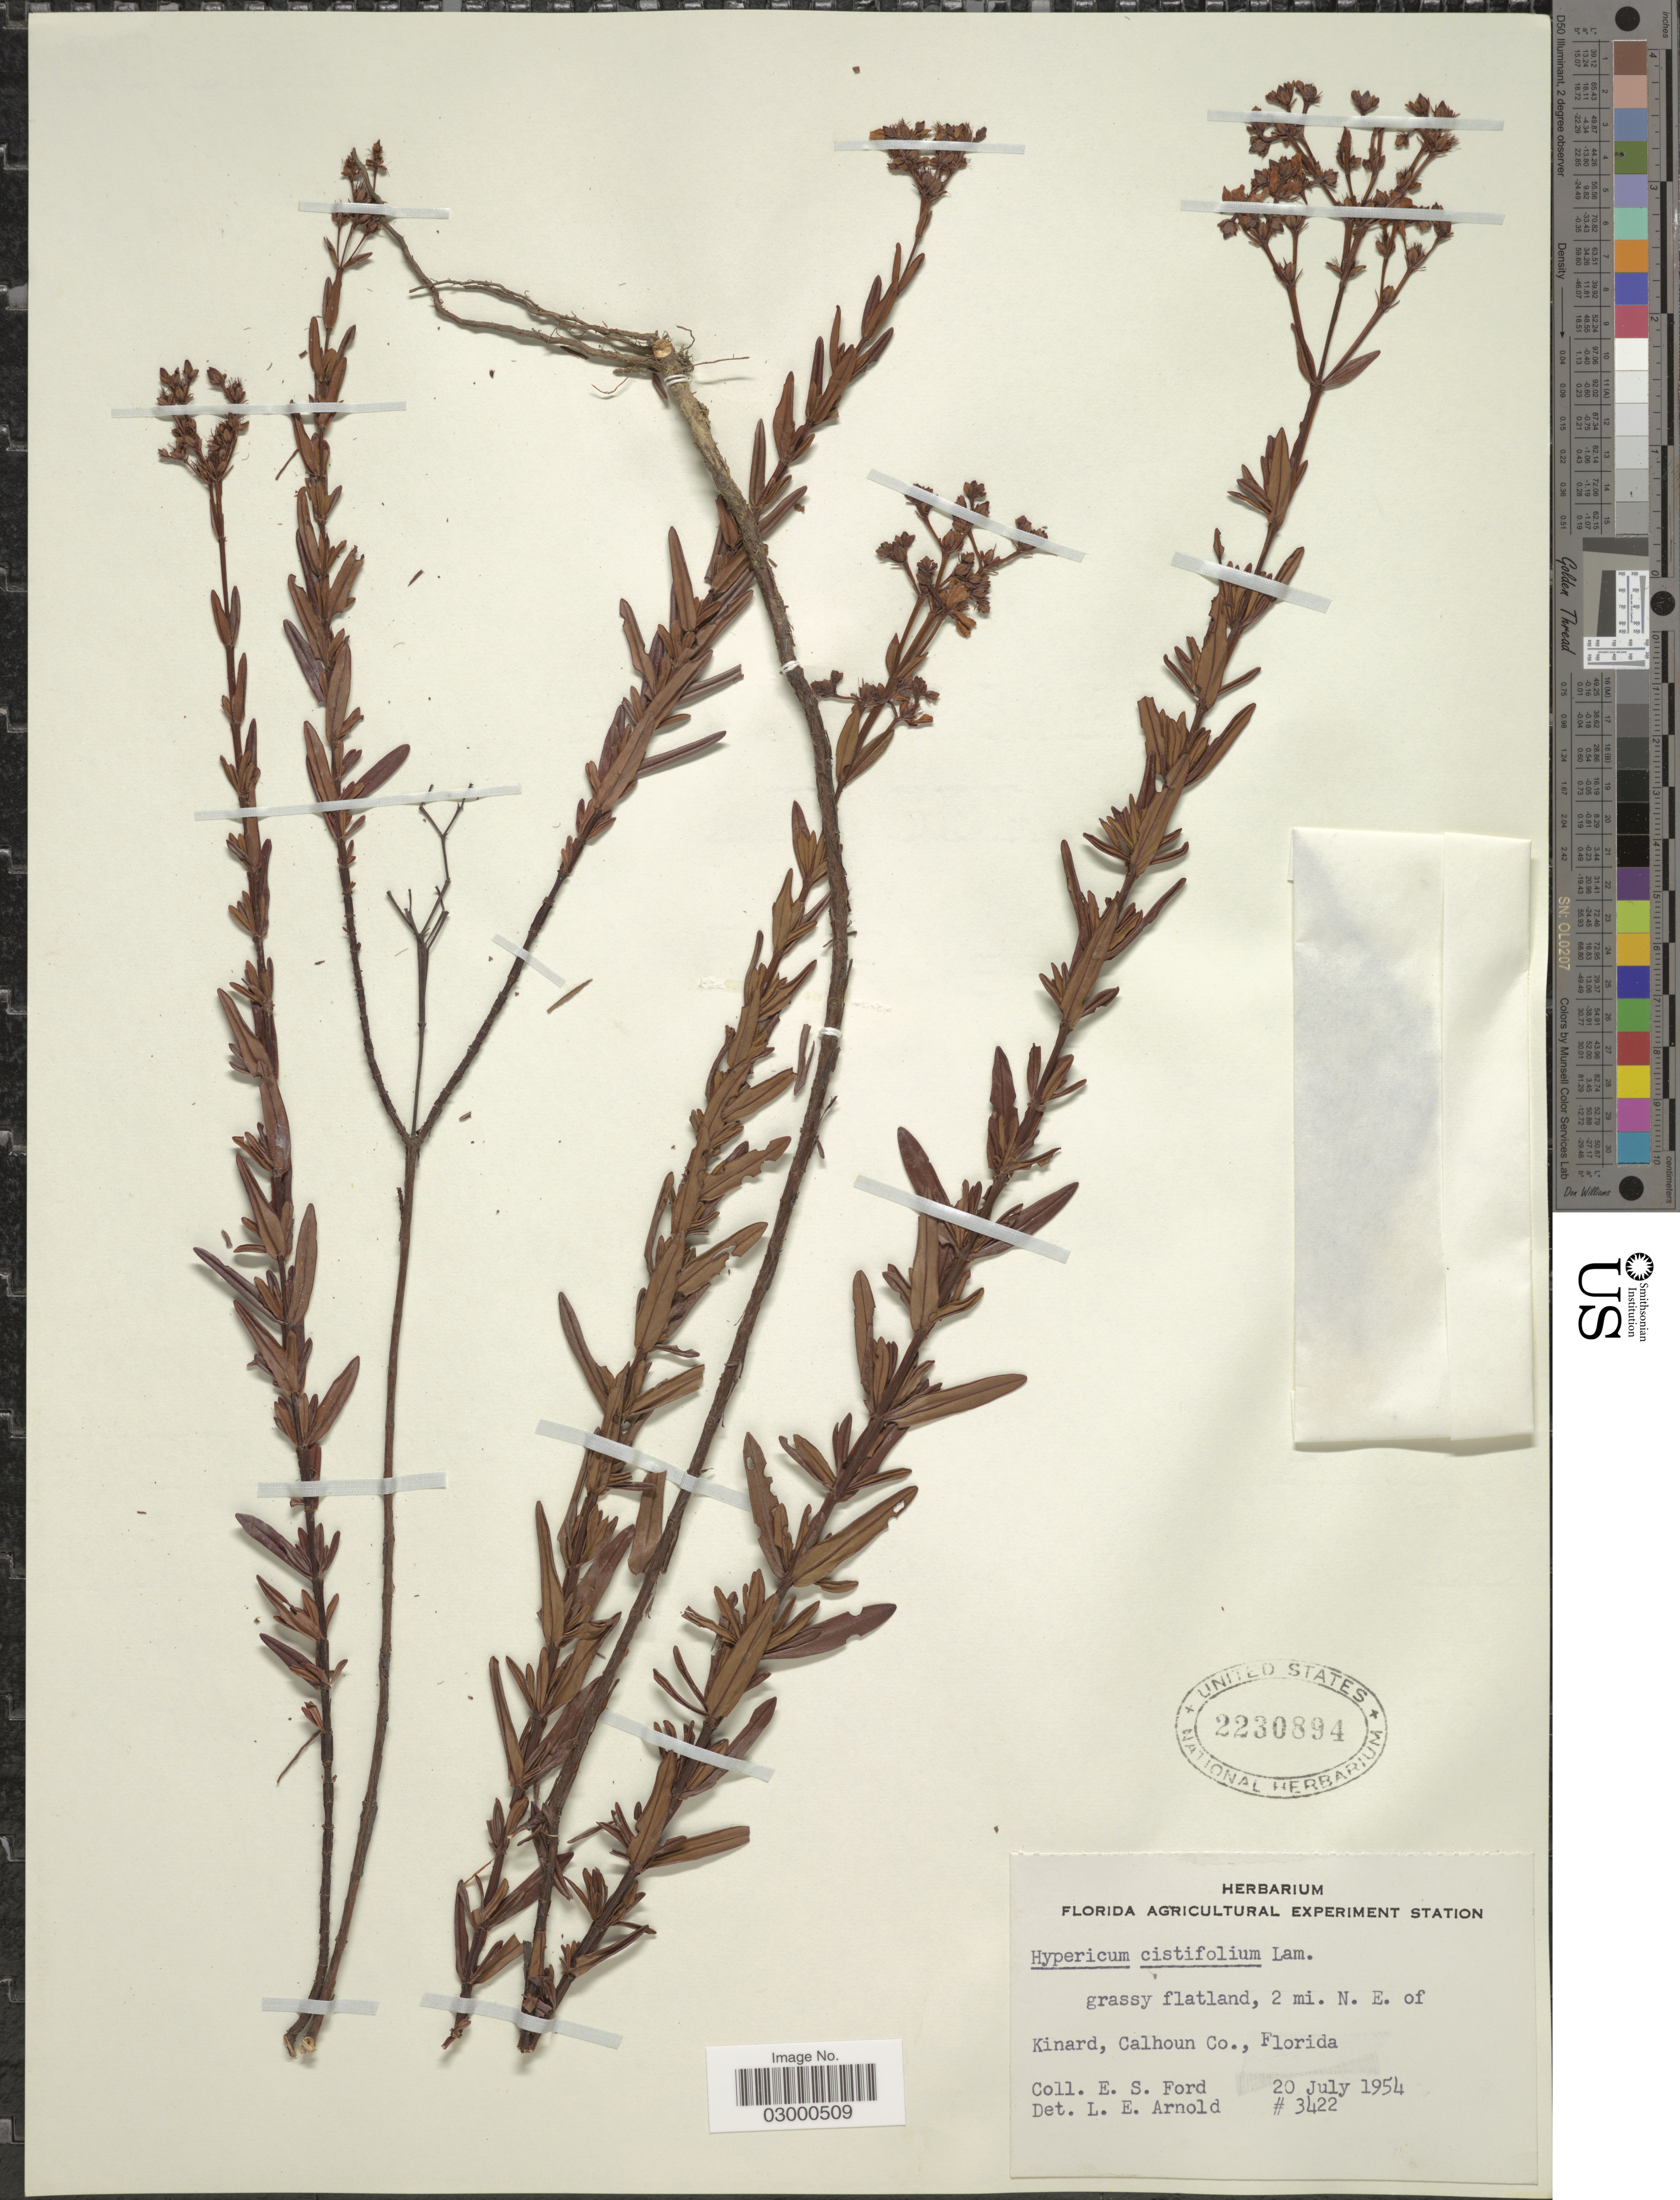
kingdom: Plantae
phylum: Tracheophyta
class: Magnoliopsida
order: Malpighiales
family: Hypericaceae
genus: Hypericum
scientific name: Hypericum cistifolium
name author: Lam.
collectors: E. Ford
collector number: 3422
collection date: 1954-07-20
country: United States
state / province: Florida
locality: Kinard, Calhoun Co.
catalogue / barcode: US 2230894